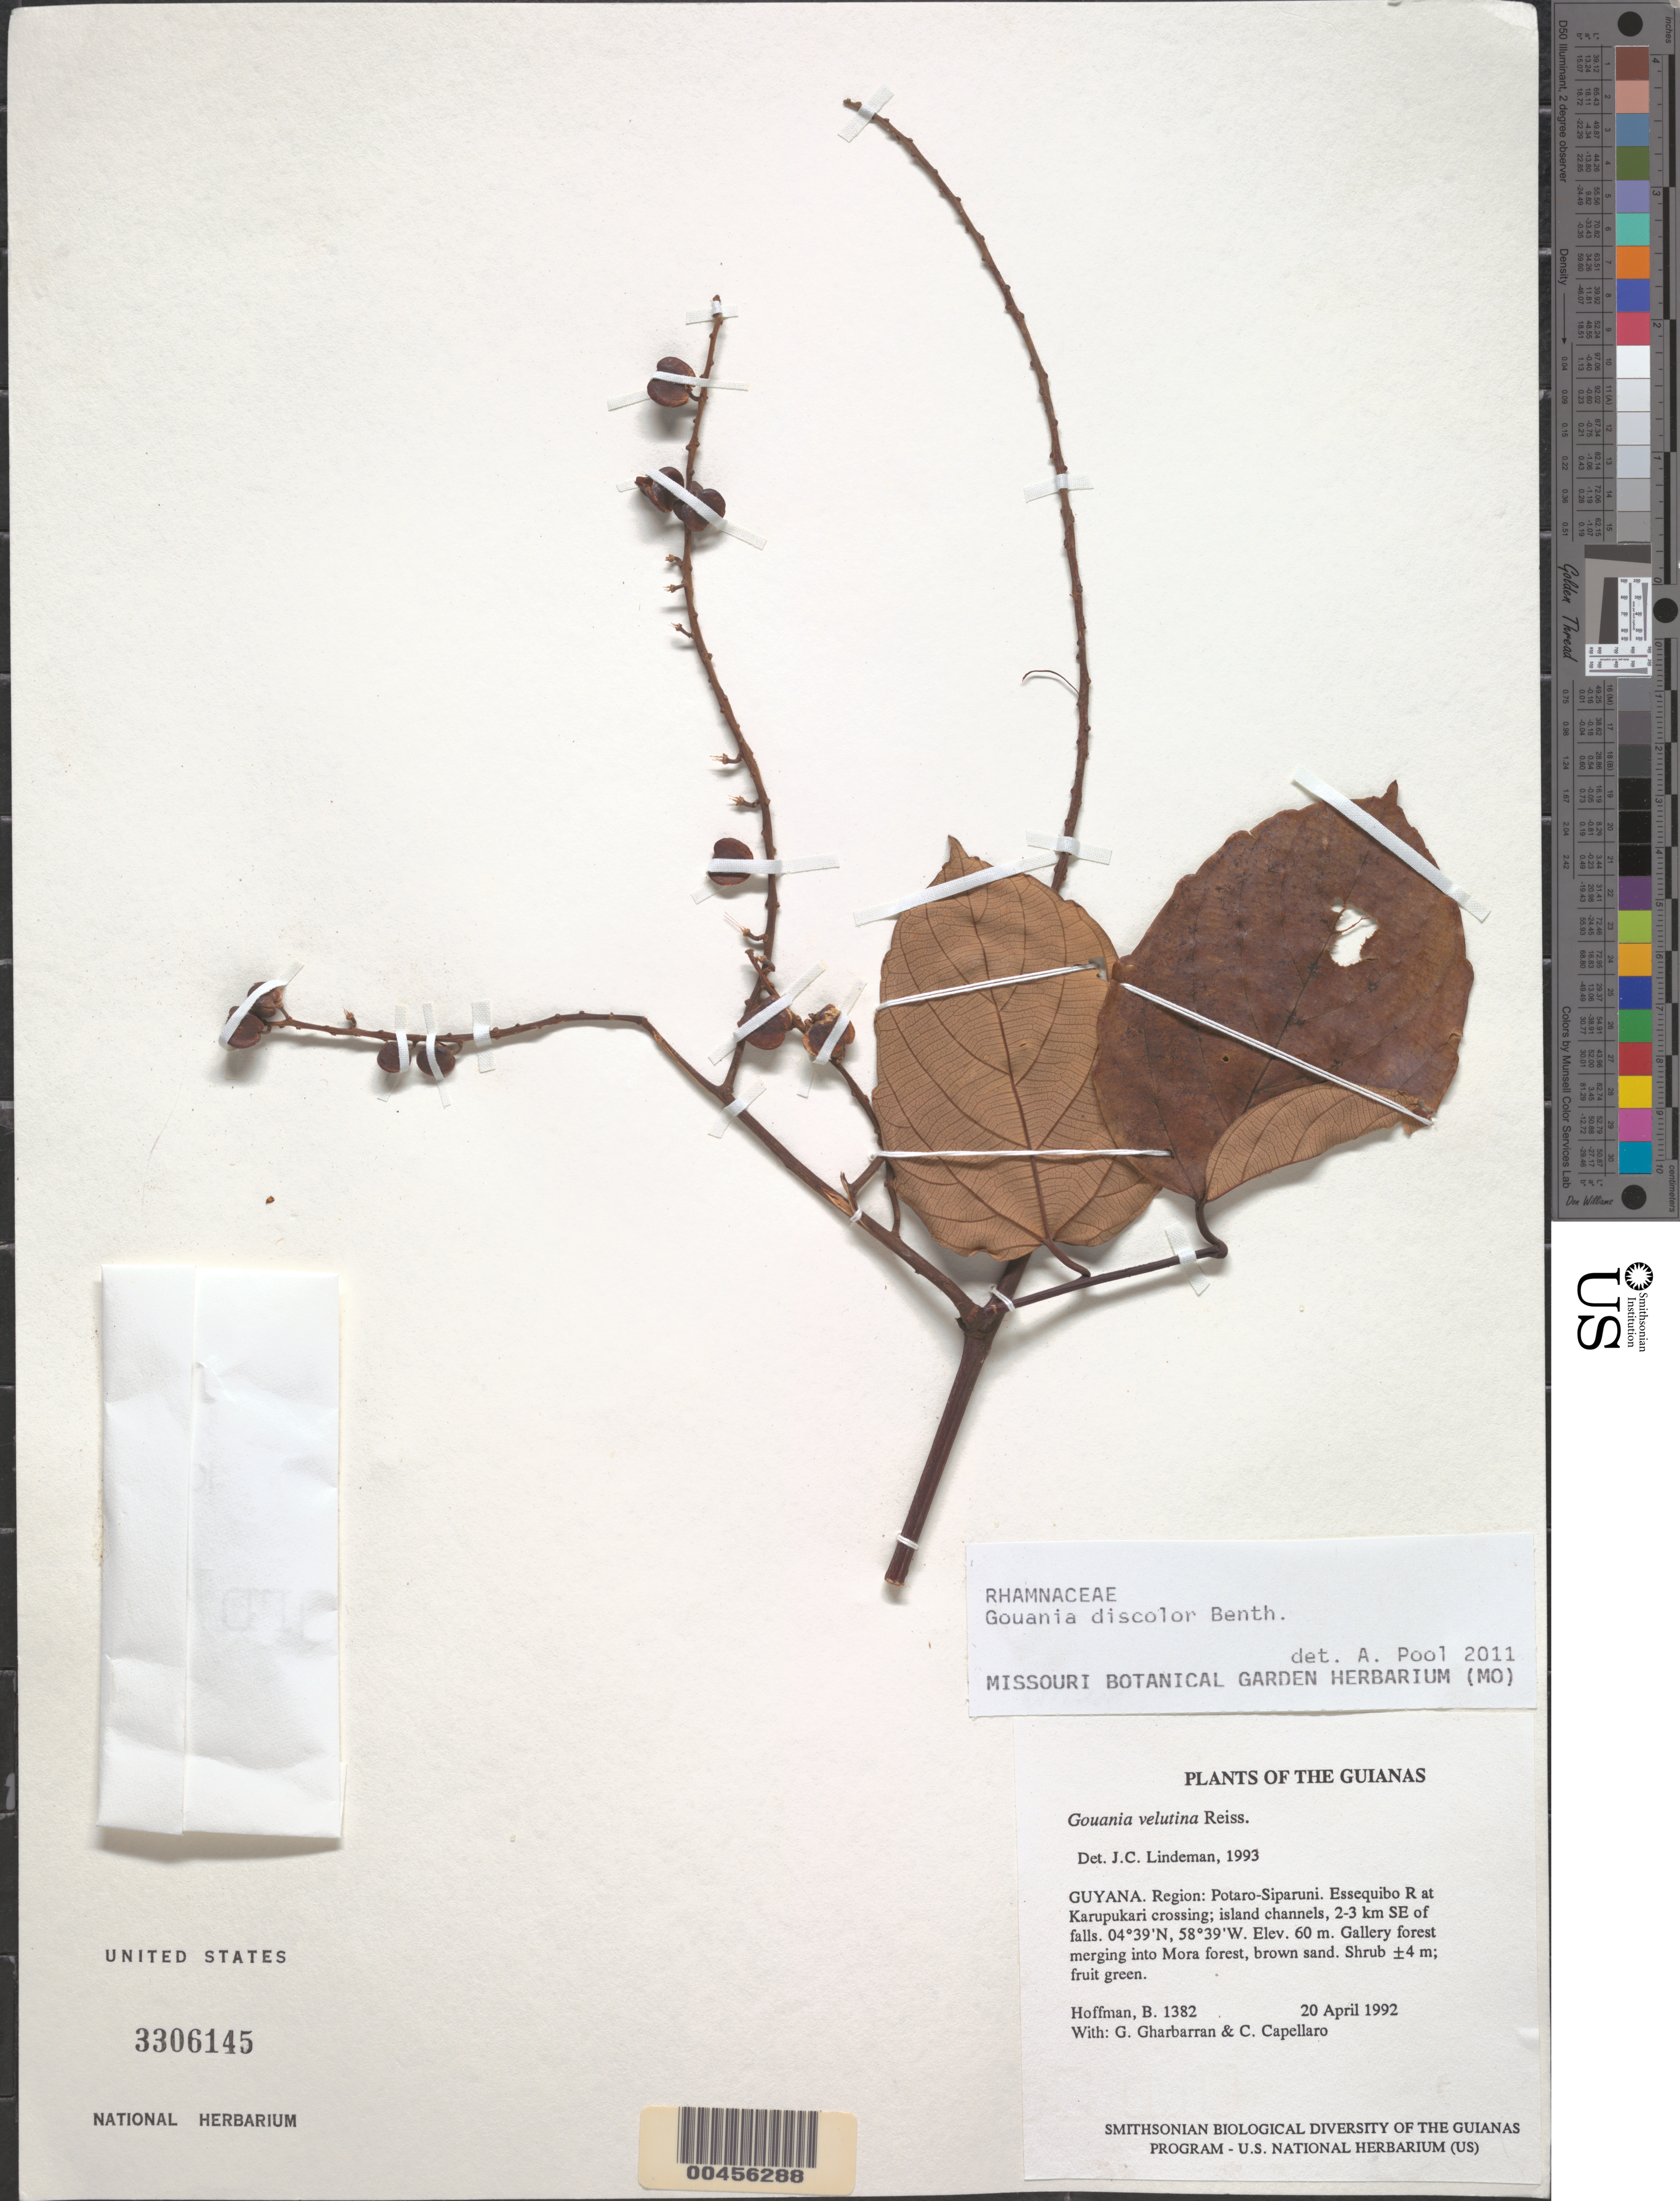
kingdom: Plantae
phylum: Tracheophyta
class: Magnoliopsida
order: Rosales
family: Rhamnaceae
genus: Gouania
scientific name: Gouania discolor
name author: Benth.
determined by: Pool, A., (MO), Missouri Botanical Garden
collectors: B. Hoffman, G. Gharbarran & C. Capellaro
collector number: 1382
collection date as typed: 20 April 1992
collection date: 1992-04-20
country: Guyana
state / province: Potaro-Siparuni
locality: Essequibo River at Karupukari crossing; island channels, 2-3 km SE of falls. Iwokrama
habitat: Gallery forest merging into Mora forest, brown sand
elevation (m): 60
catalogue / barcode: US 3306145